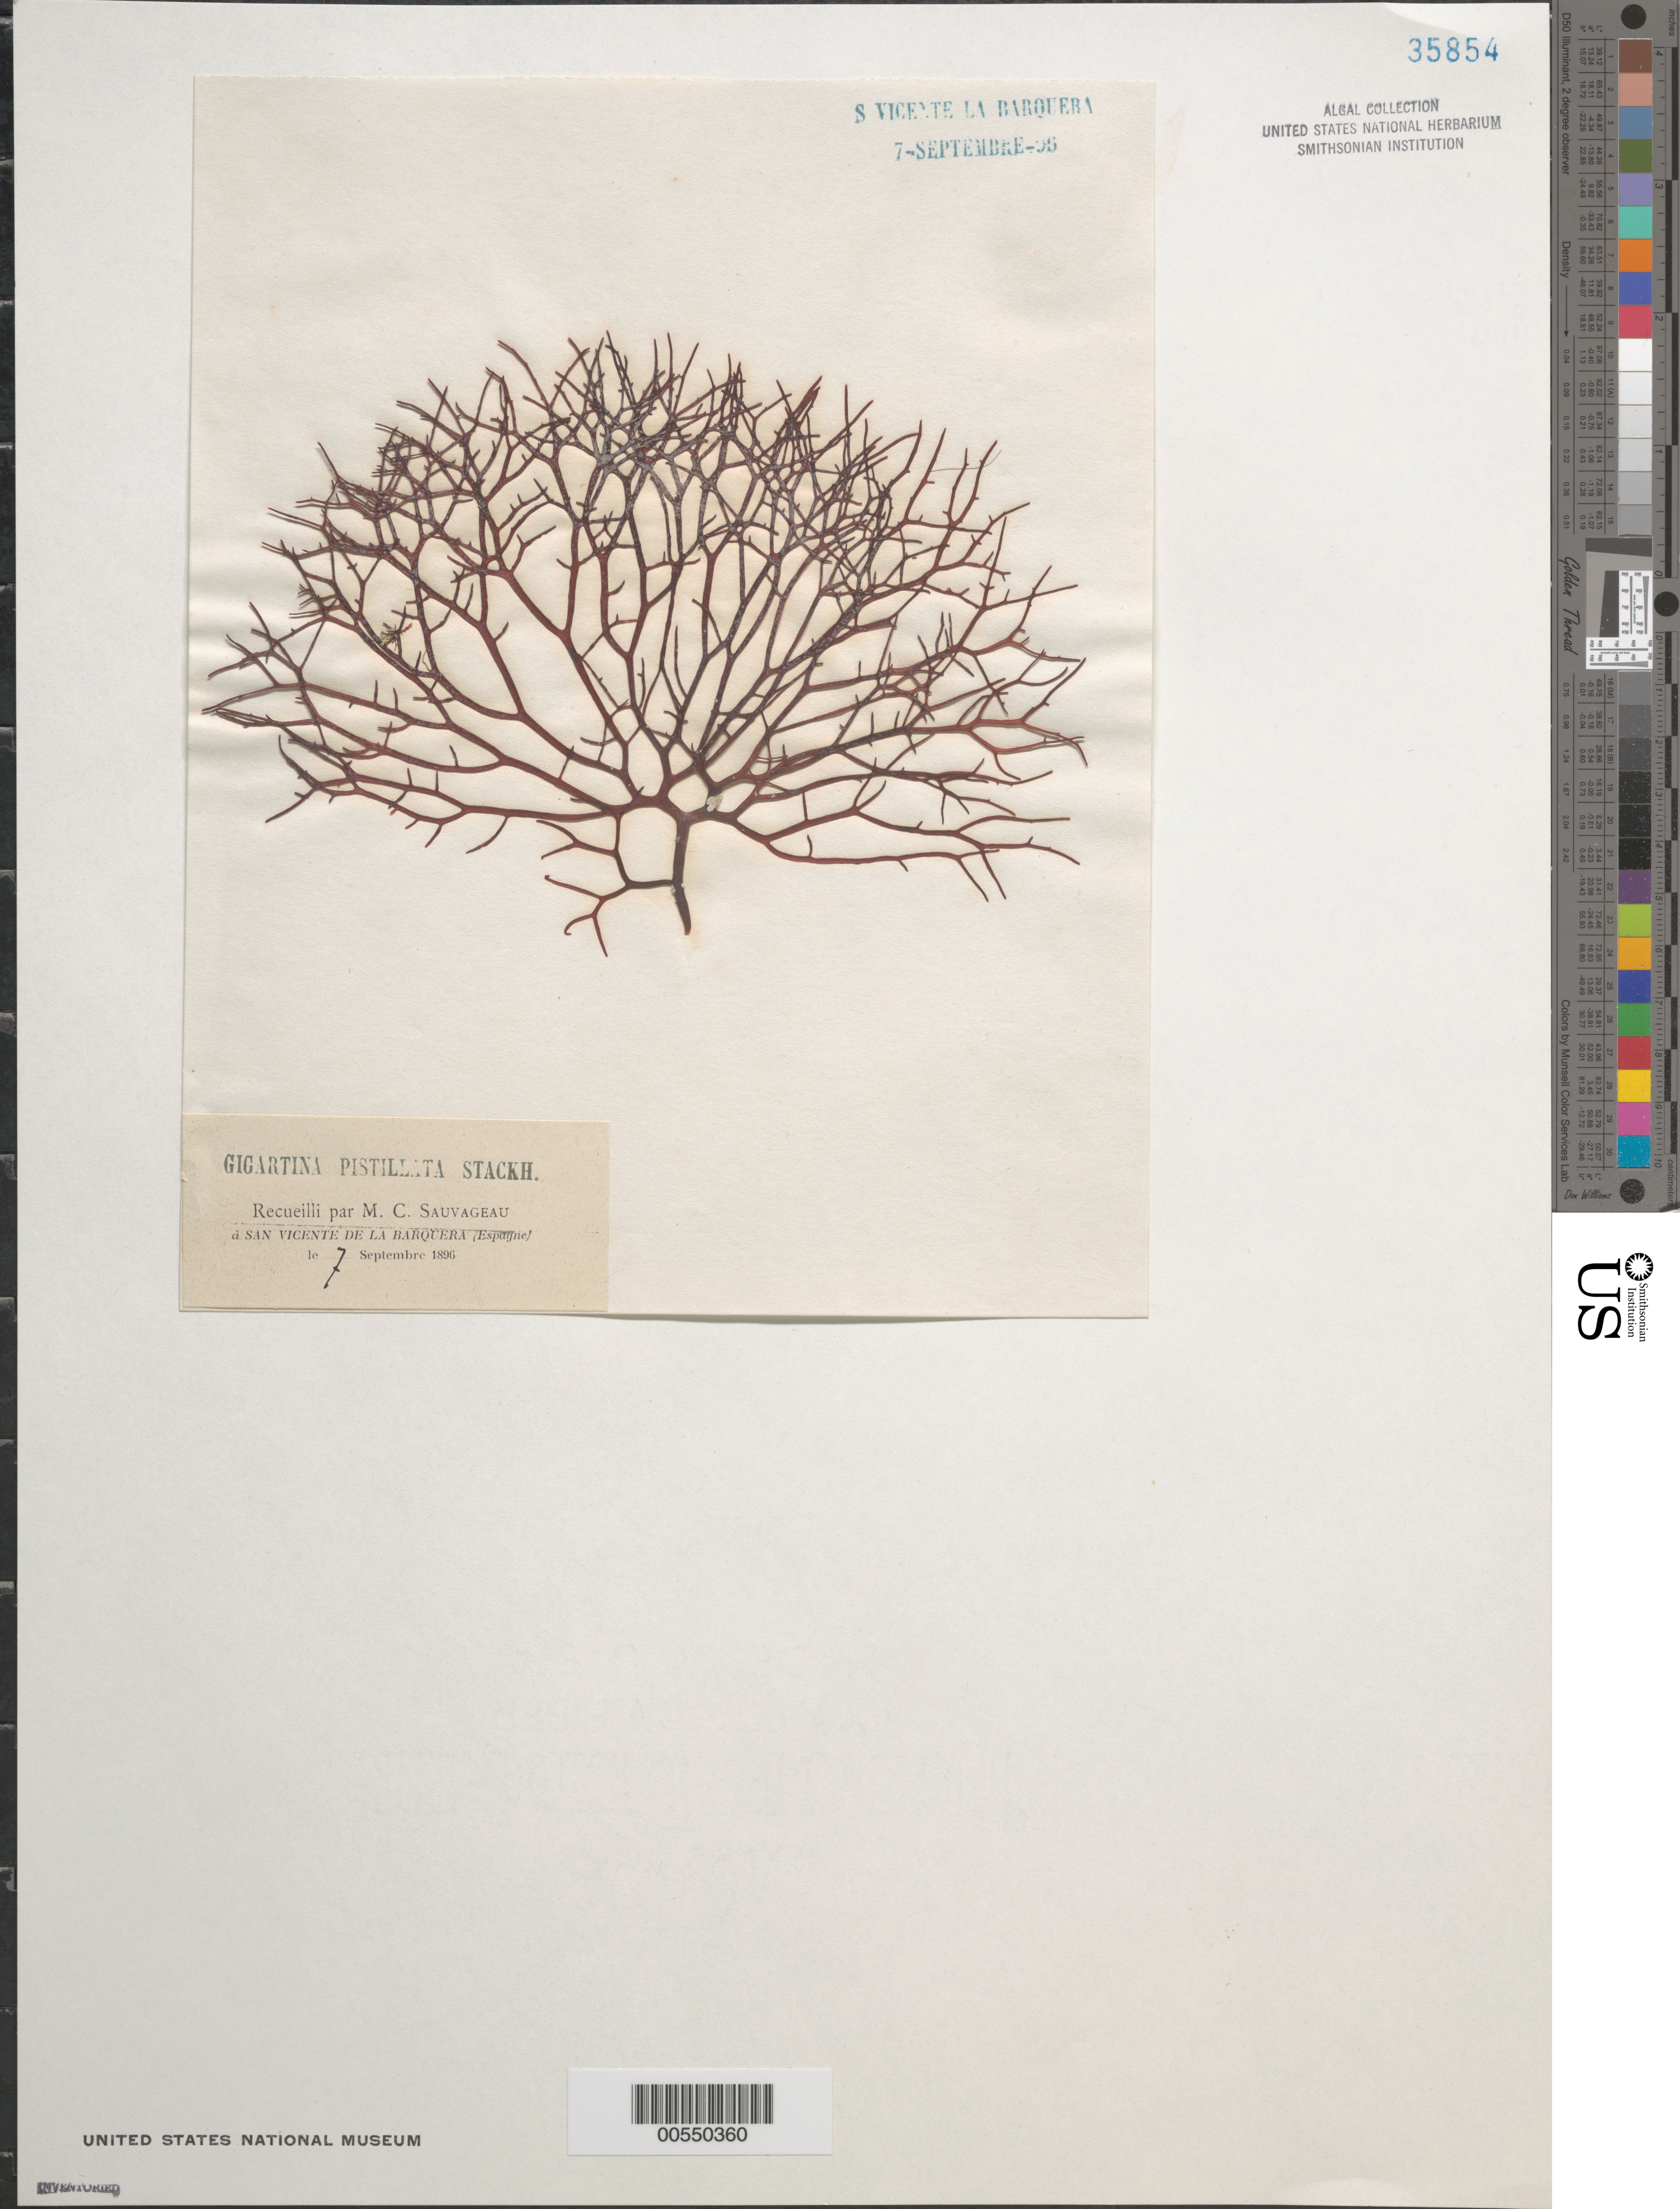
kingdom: Plantae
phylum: Rhodophyta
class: Florideophyceae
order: Gigartinales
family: Gigartinaceae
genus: Gigartina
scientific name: Gigartina pistillata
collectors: C. F. Sauvageau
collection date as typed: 07 Sep 1896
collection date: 1896-09-07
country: Spain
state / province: Cantabria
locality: San vicente de la barquera. Santander.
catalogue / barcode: US 35854